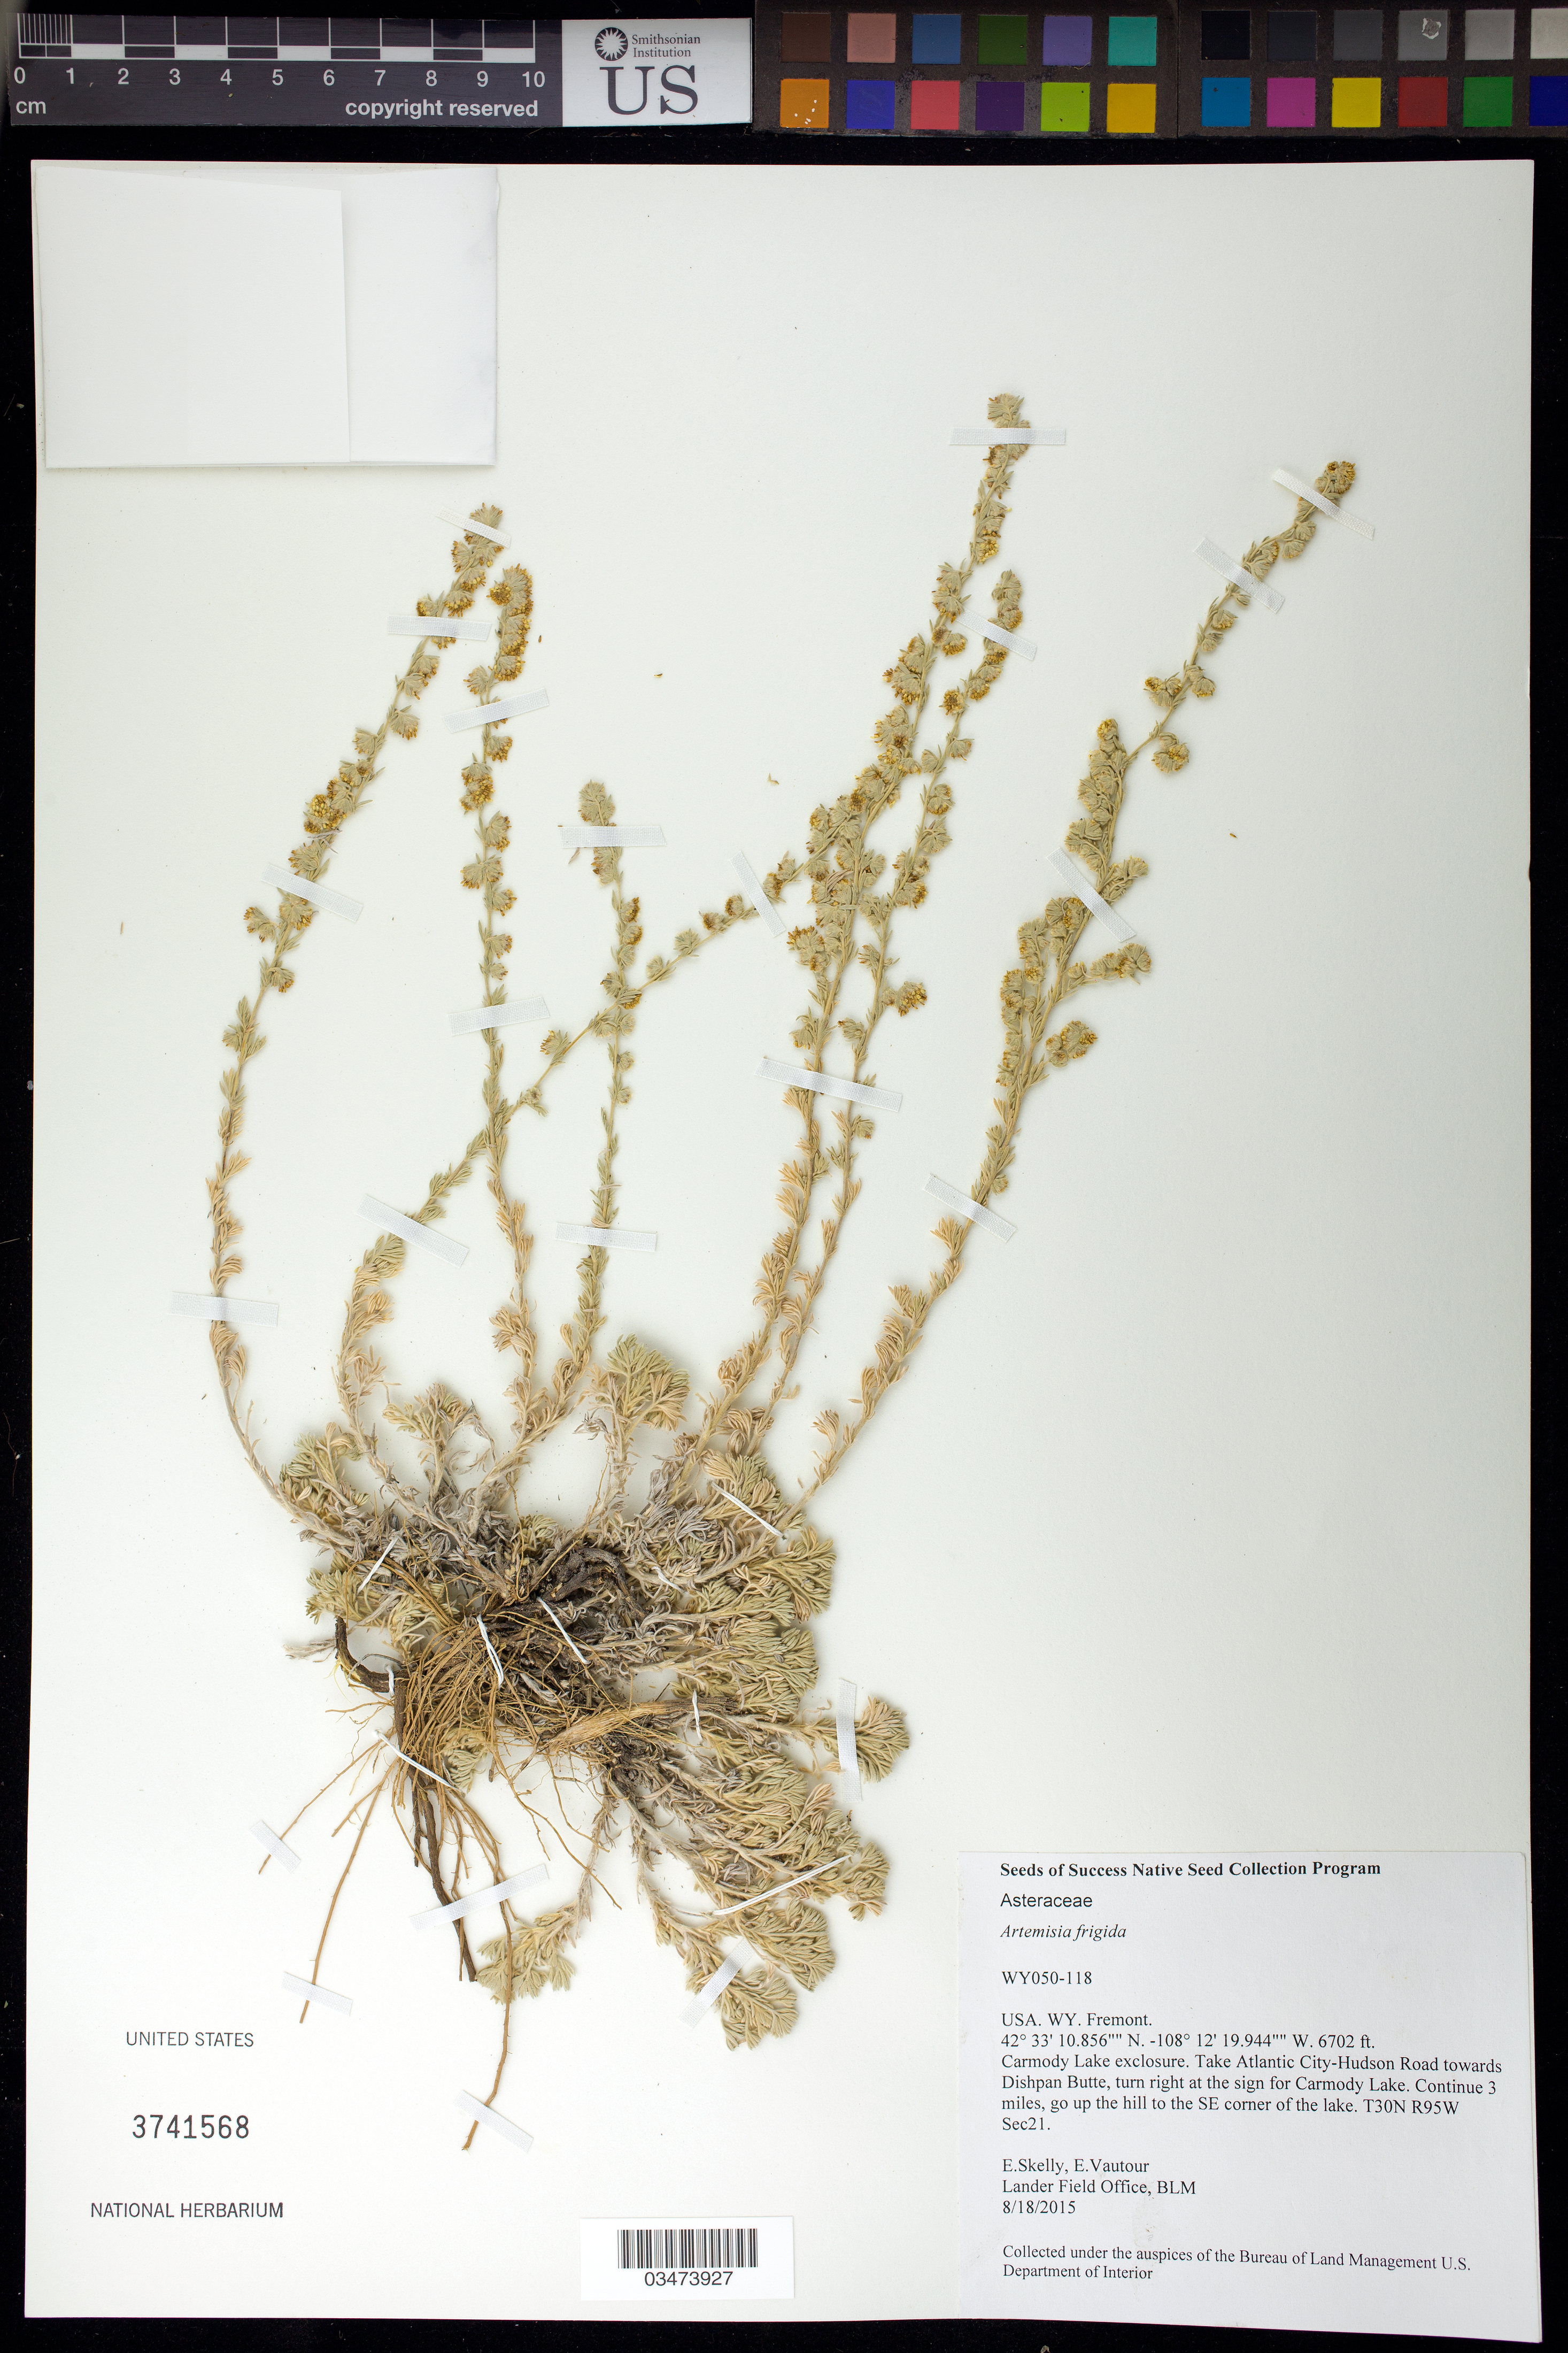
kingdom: Plantae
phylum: Tracheophyta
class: Magnoliopsida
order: Asterales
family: Asteraceae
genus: Artemisia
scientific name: Artemisia frigida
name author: Willd.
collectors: E. Skelly & E. Vautour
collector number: WY050-118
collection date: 2015-08-18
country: United States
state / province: Wyoming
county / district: Fremont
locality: Carmody Lake, SE Corner of Exclosure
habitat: sagebrush steppe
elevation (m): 2043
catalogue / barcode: US 3741568